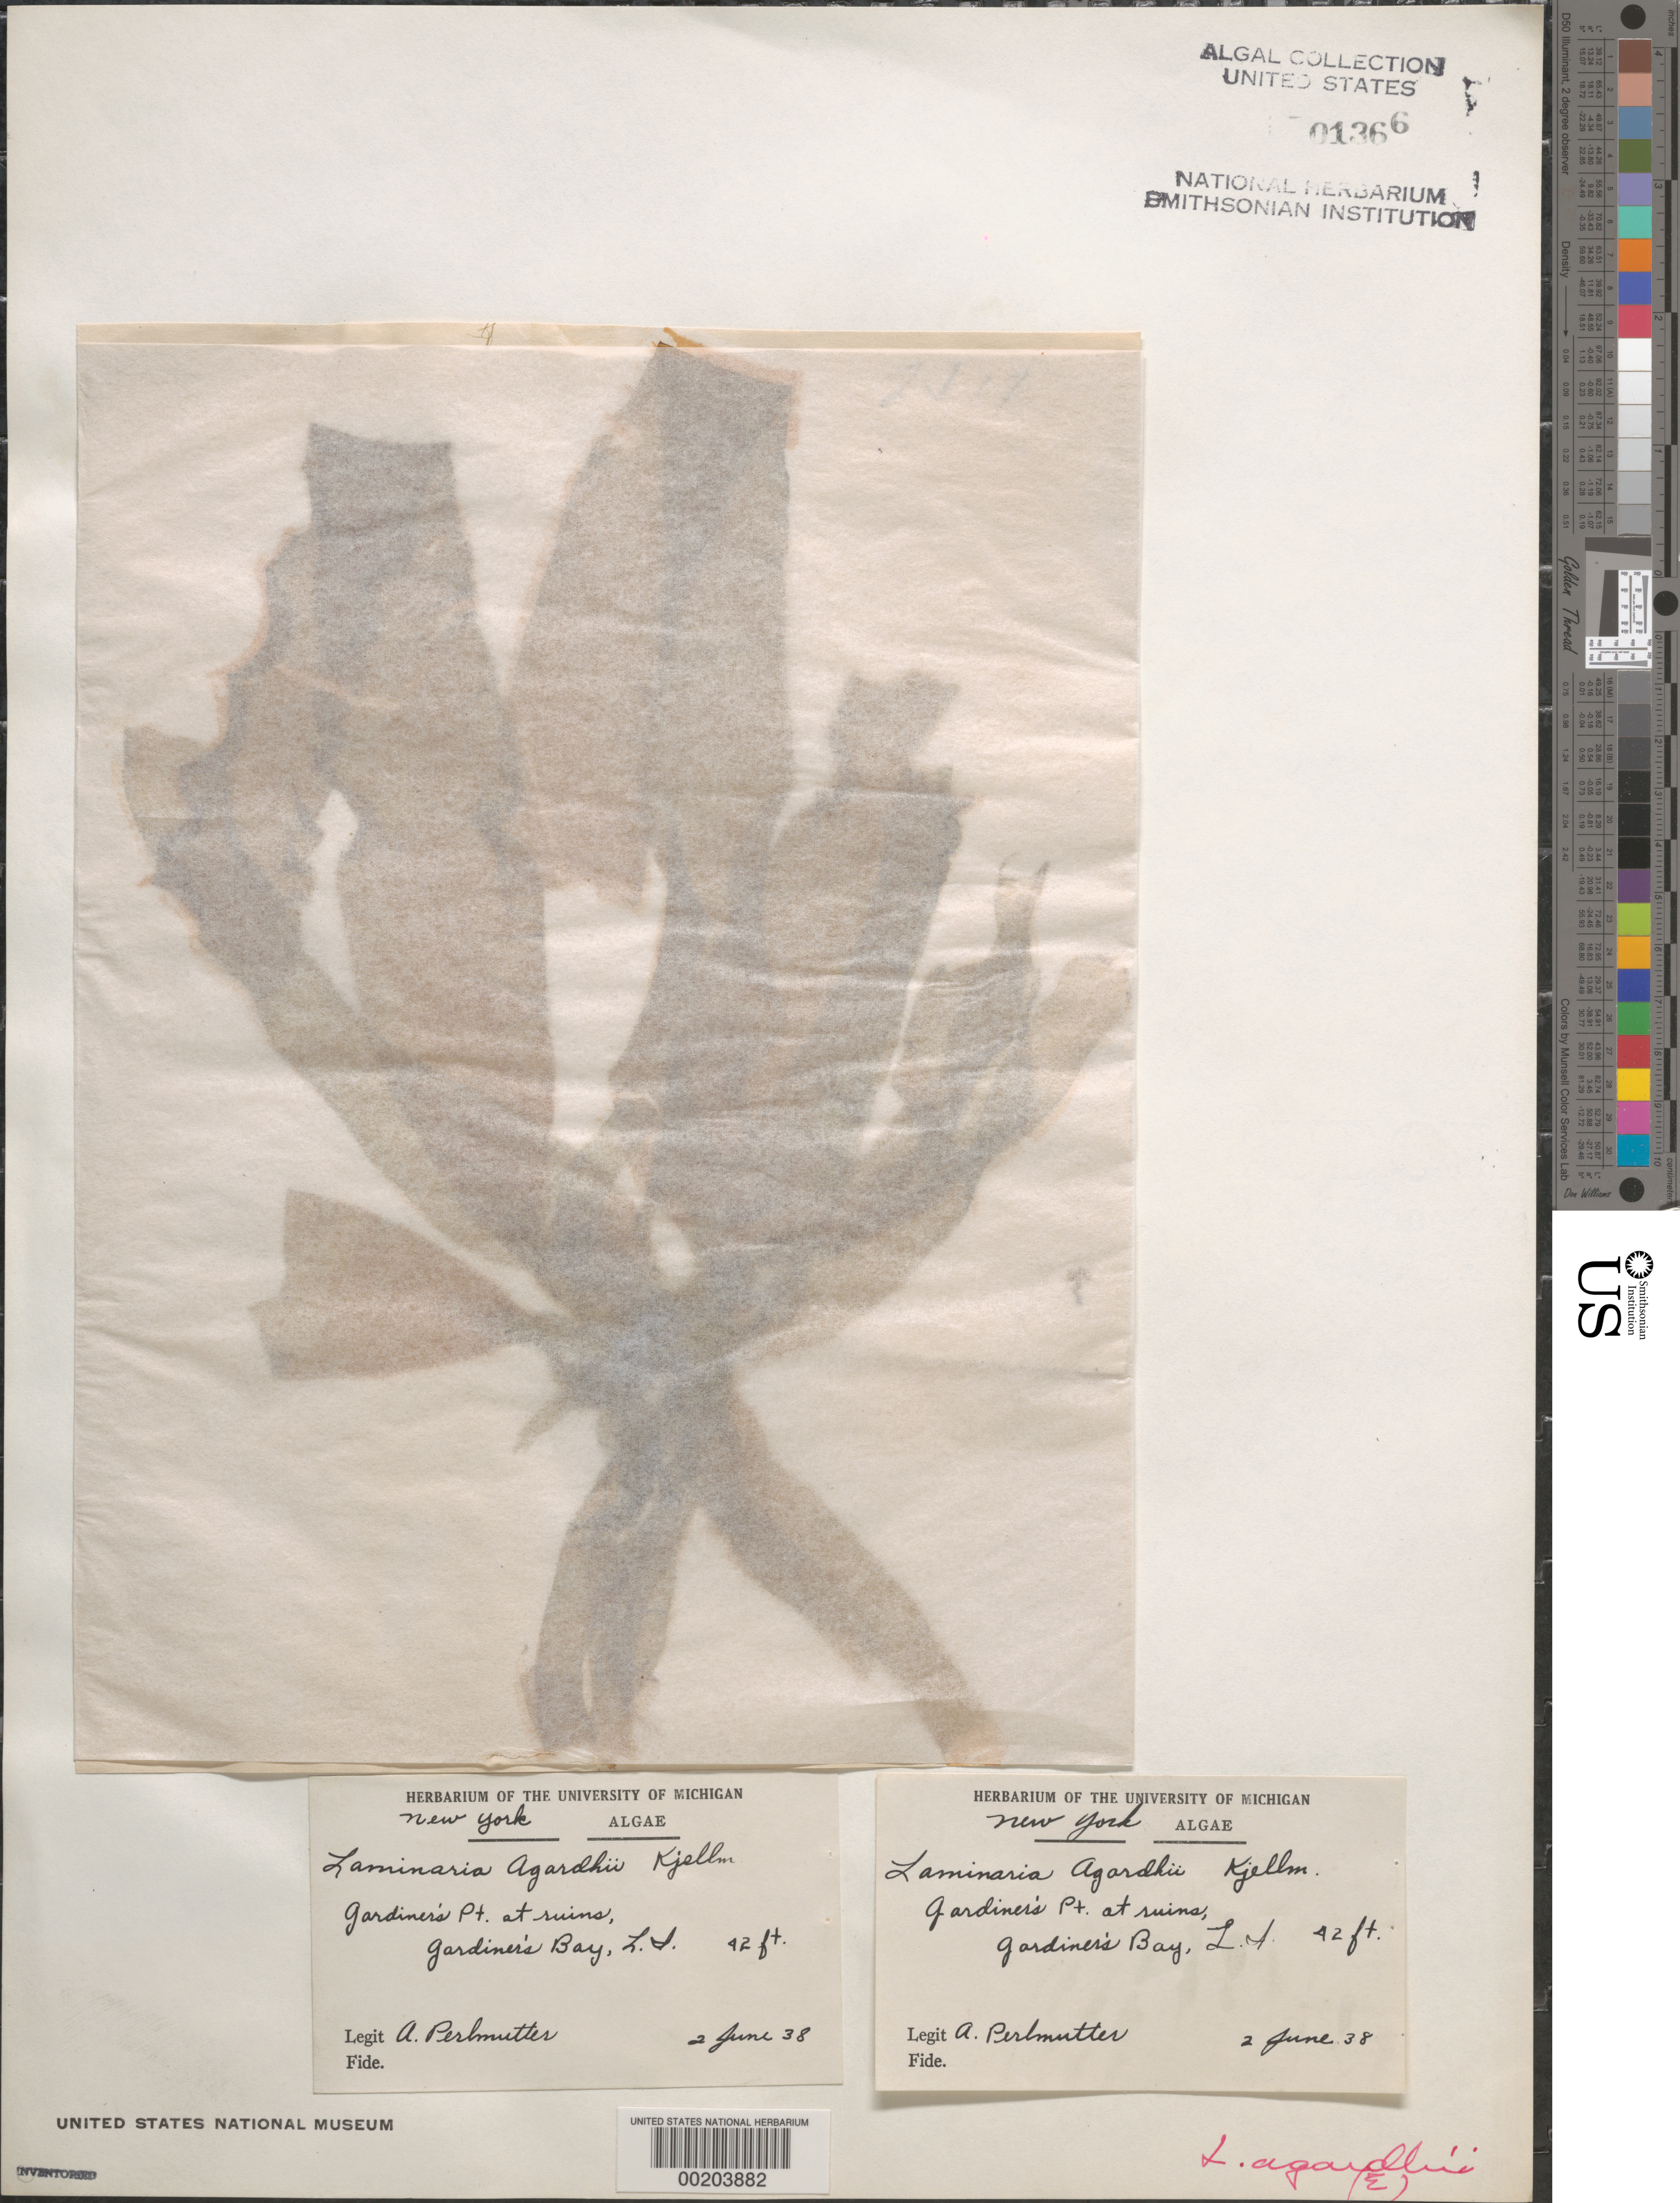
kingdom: Chromista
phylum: Ochrophyta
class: Phaeophyceae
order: Laminariales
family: Laminariaceae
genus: Saccharina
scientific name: Saccharina latissima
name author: C.E. Lane et al.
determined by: Algae name updating Project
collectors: A. Perlmutter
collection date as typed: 02 Jun 1938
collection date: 1938-06-02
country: United States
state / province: New York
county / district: Suffolk County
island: Long Island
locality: Gardiners Point at Ruins, Gardiners Bay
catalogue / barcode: US 1366